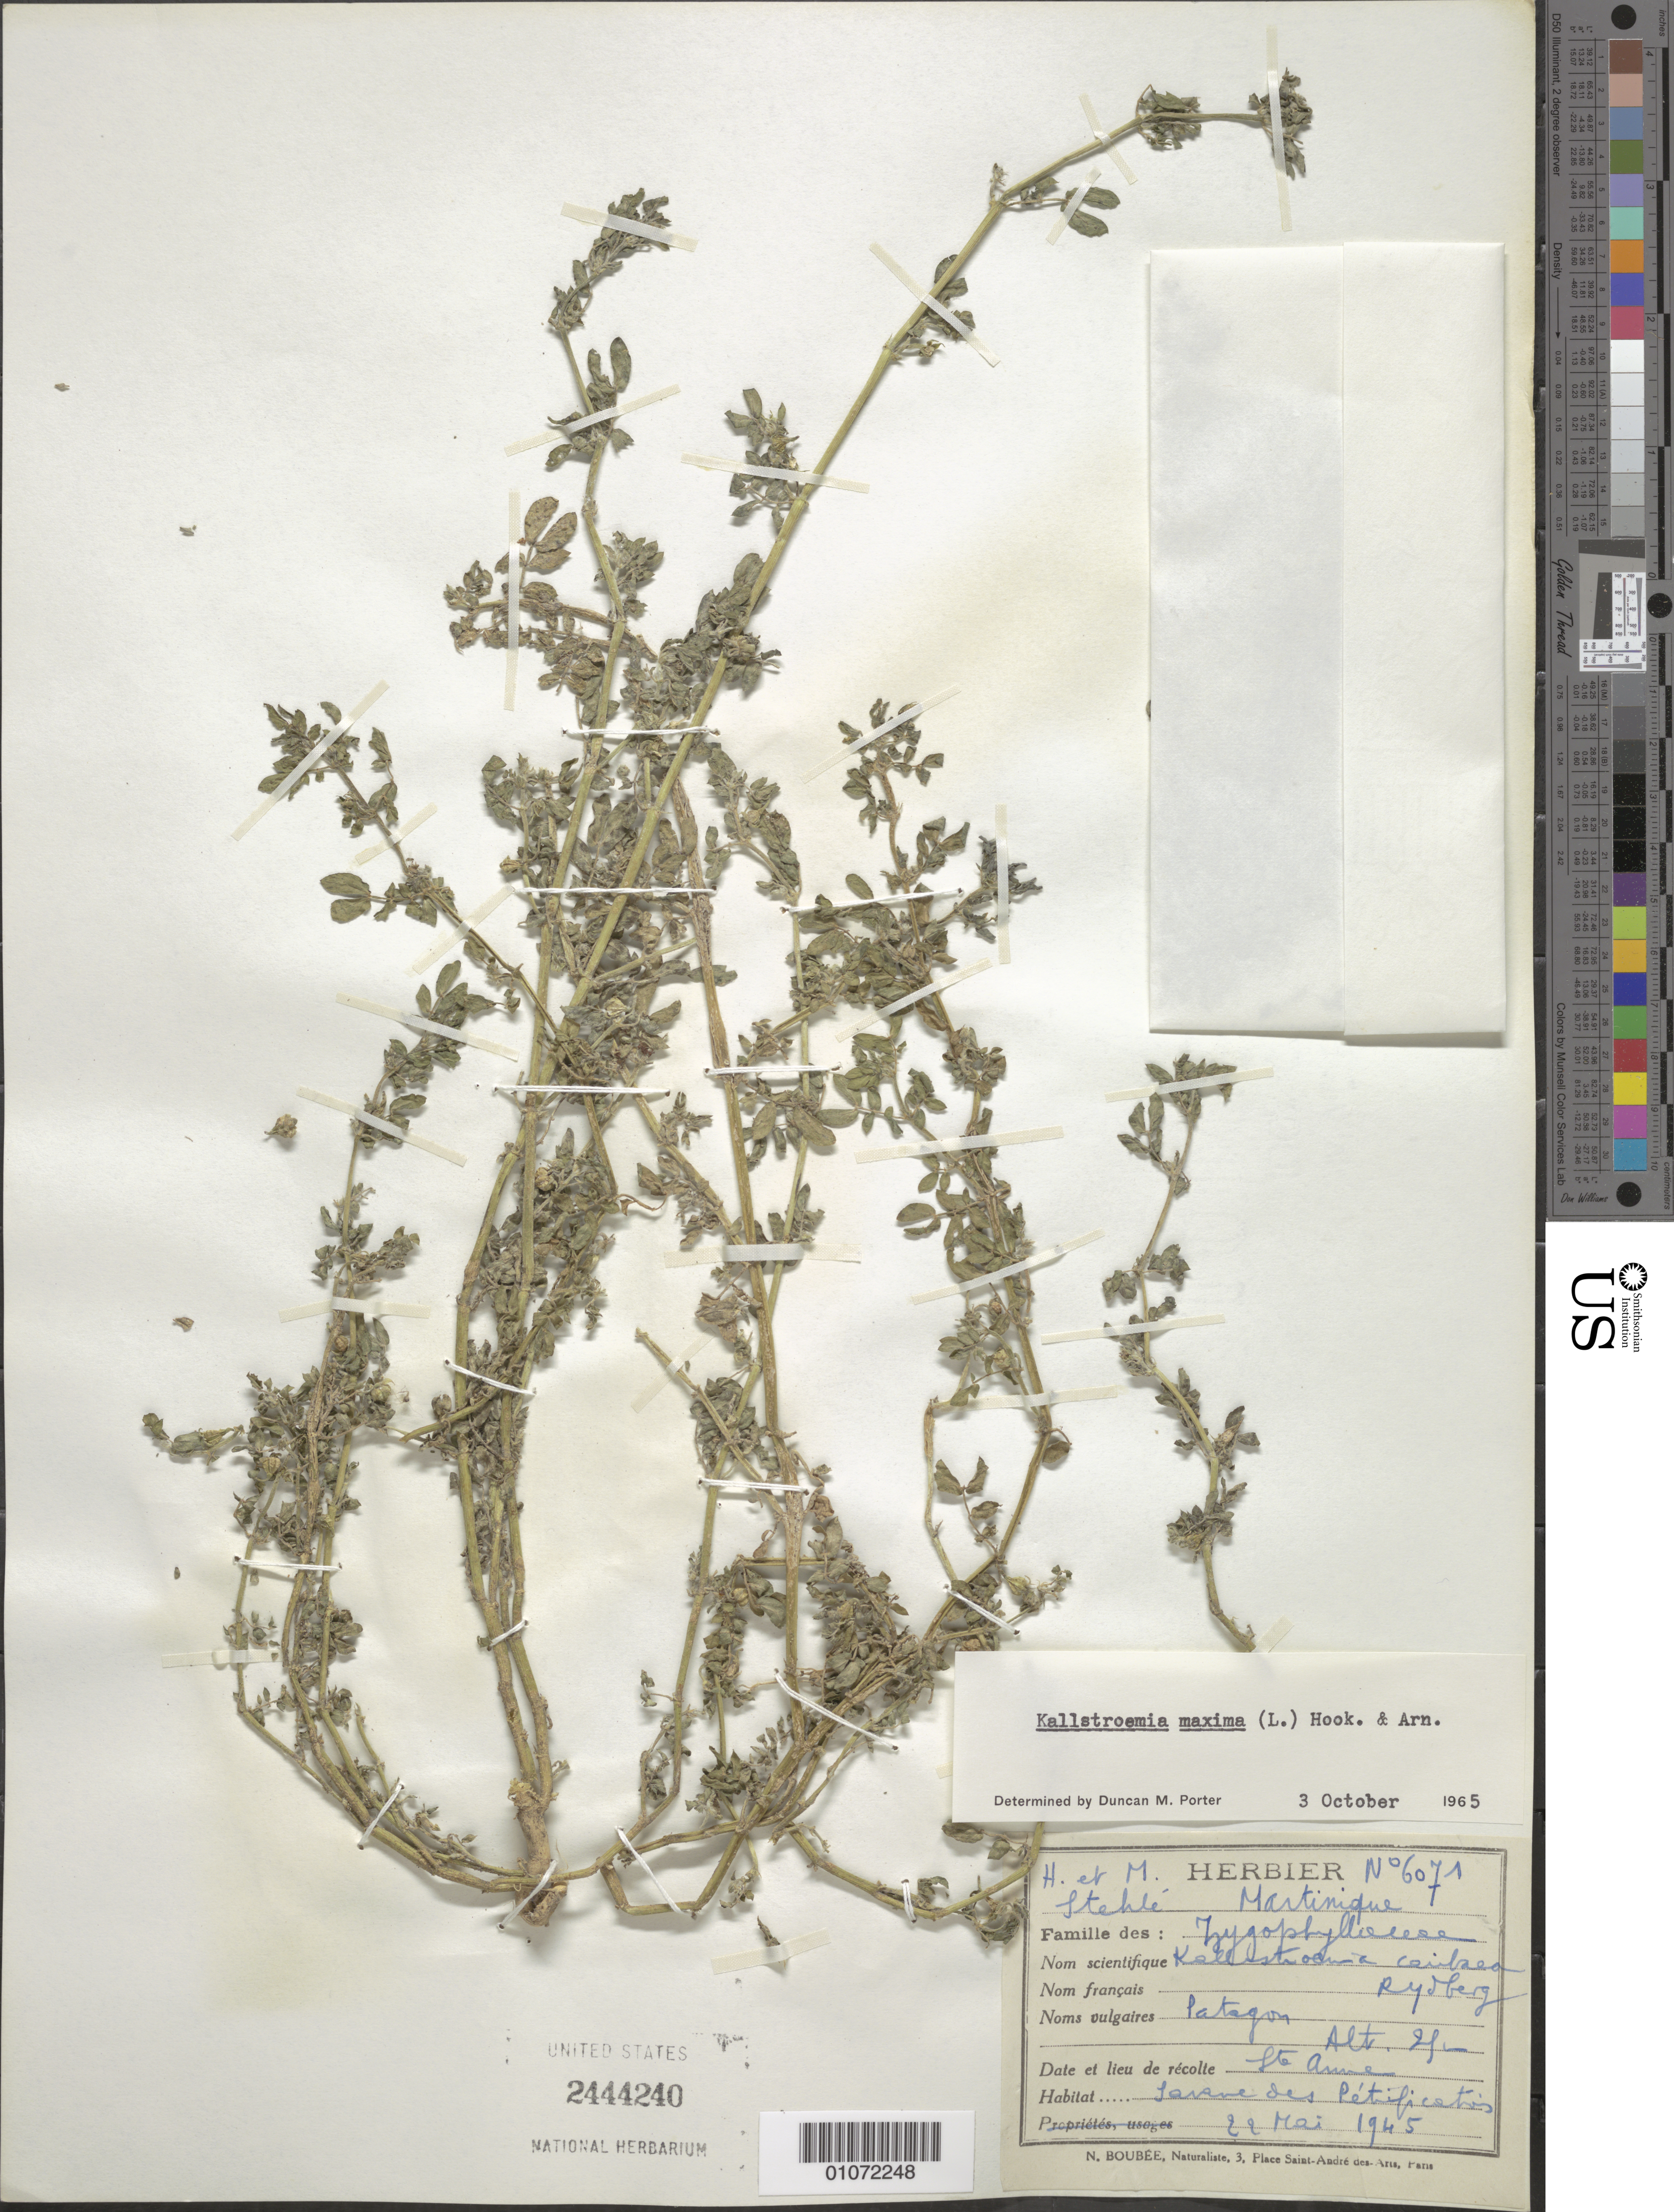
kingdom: Plantae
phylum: Tracheophyta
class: Magnoliopsida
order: Zygophyllales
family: Zygophyllaceae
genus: Kallstroemia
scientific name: Kallstroemia maxima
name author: (L.) Hook. & Arn.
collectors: H. Stehlé & M. Stehlé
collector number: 607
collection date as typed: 22 May 1945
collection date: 1945-05-22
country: Martinique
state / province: Le Marin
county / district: Sainte-Anne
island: Martinique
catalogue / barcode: US 2444240